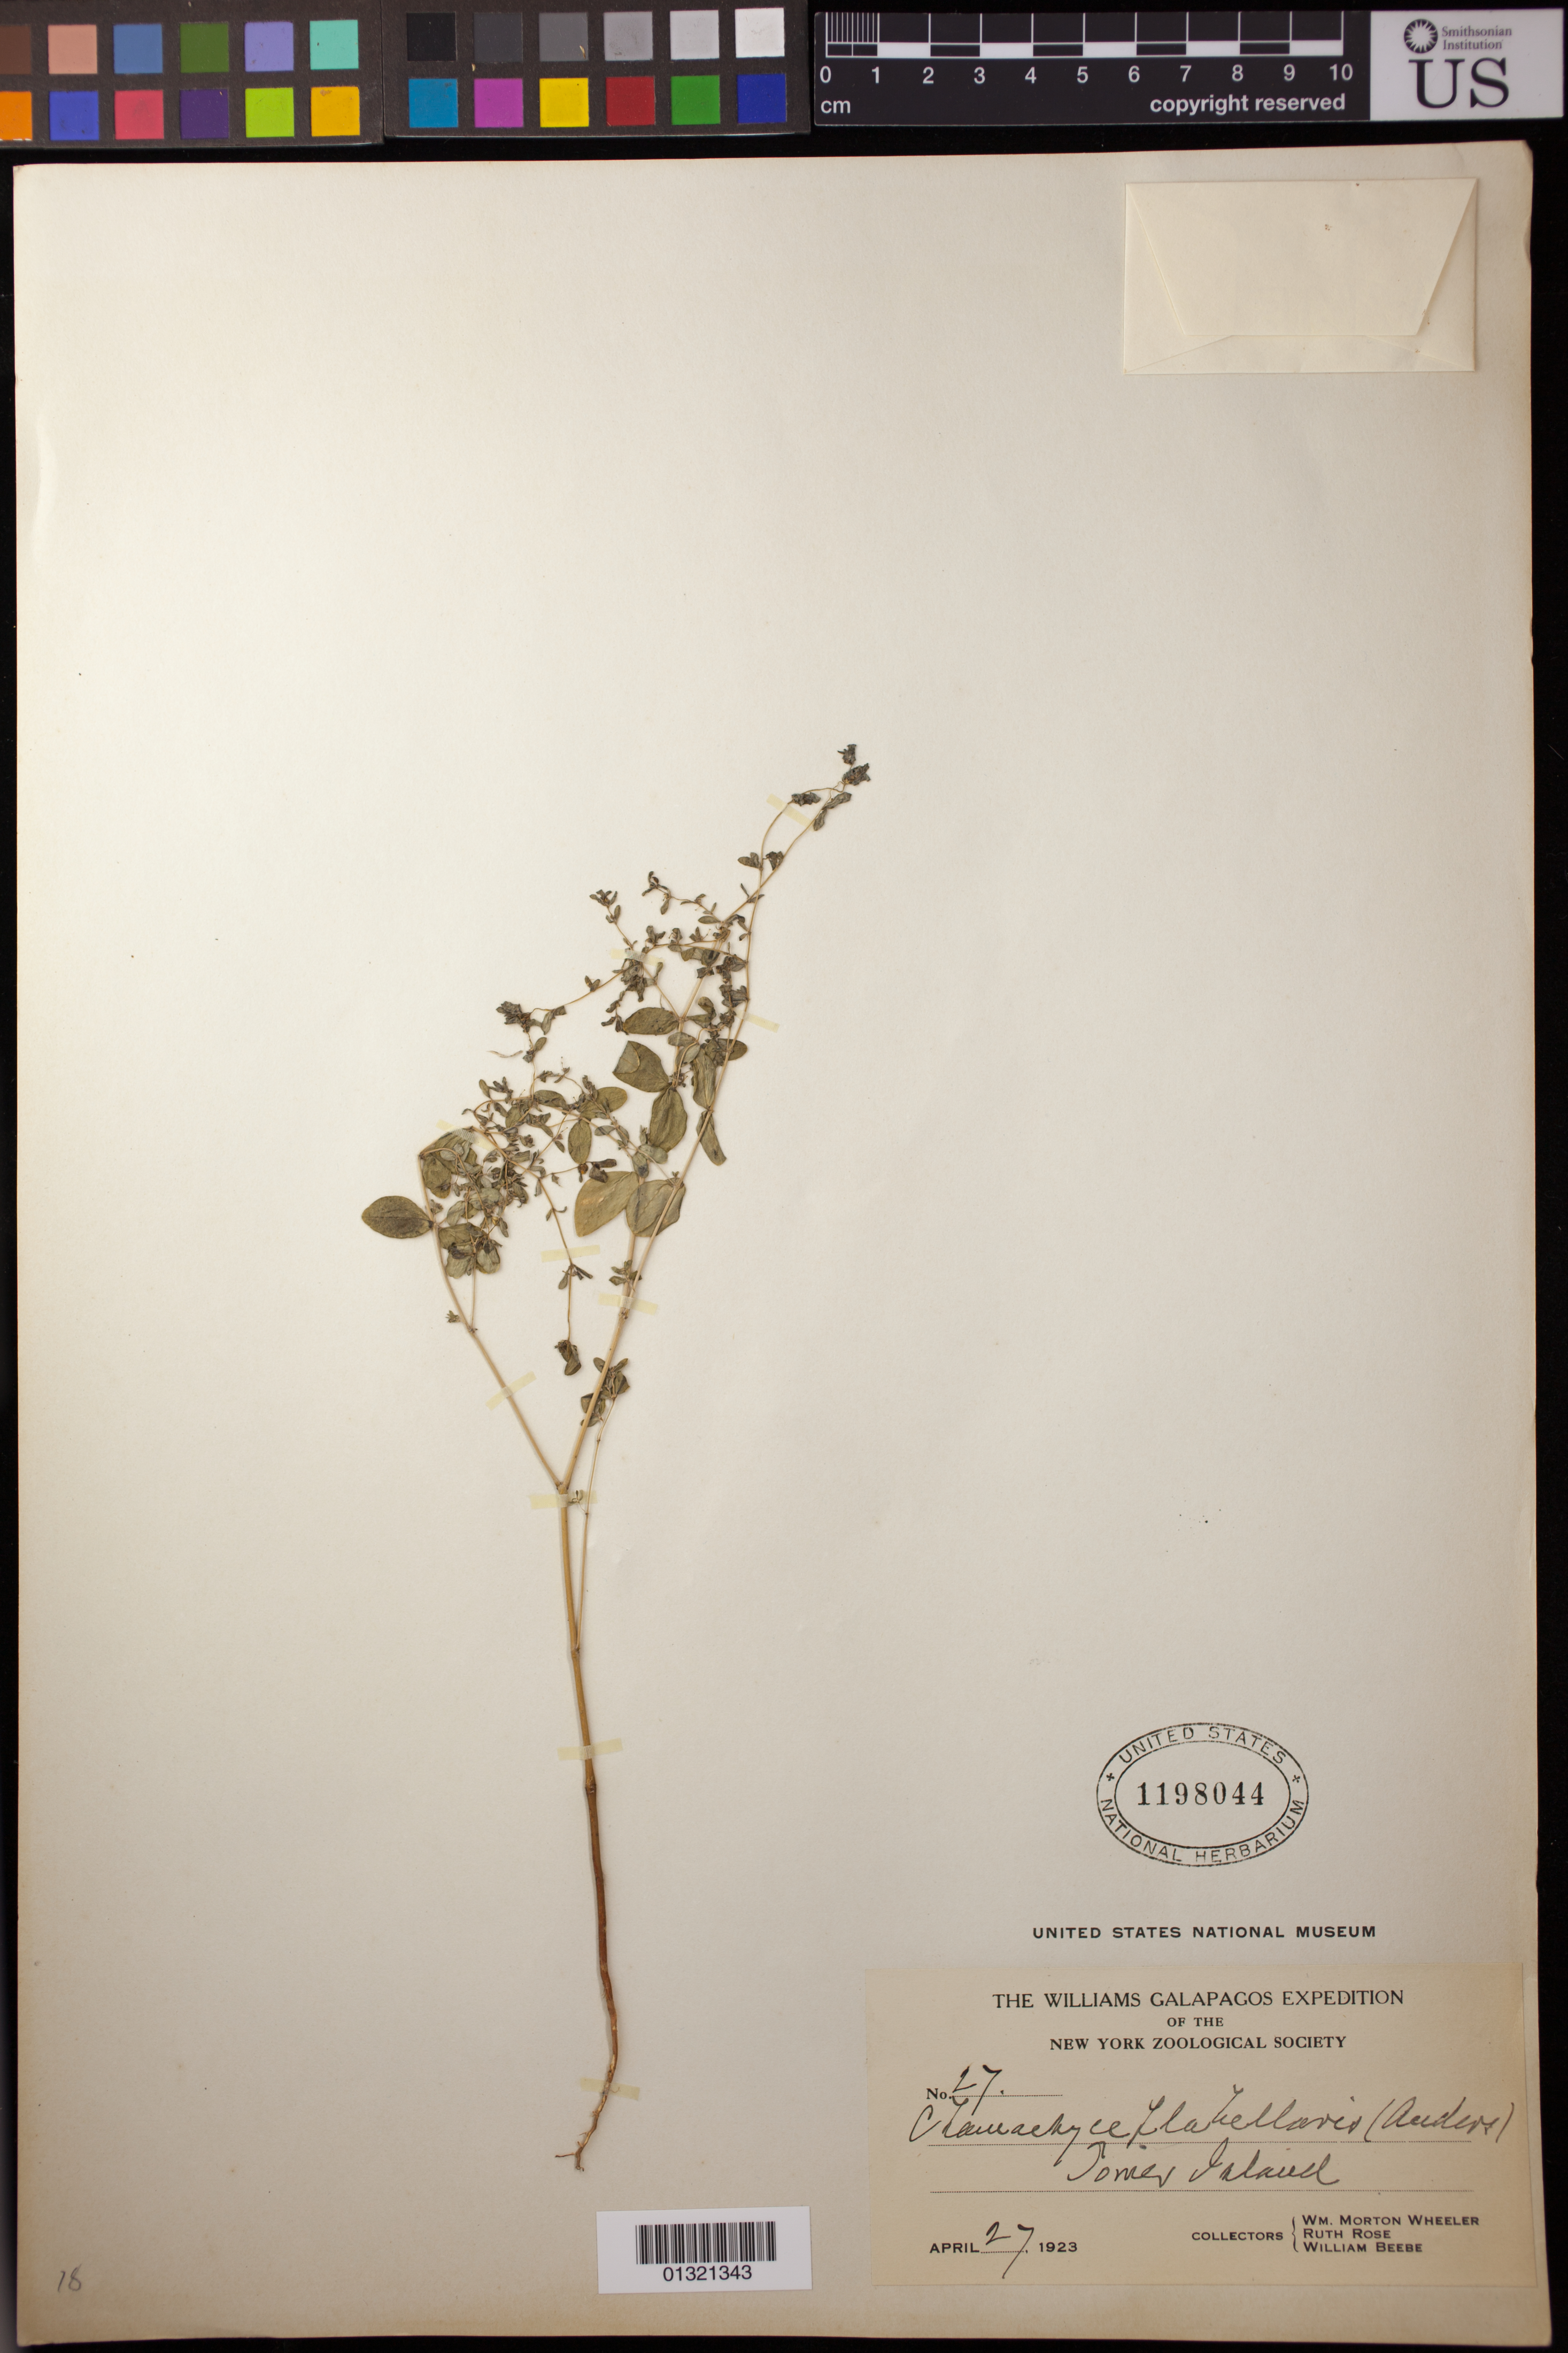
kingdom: Plantae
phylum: Tracheophyta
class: Magnoliopsida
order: Malpighiales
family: Euphorbiaceae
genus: Euphorbia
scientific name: Euphorbia recurva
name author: Hook. f.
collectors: W. Wheeler, R. Rose & W. Beebe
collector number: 27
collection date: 1923-04-27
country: Ecuador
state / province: Colón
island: Tower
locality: Tower Island [Isla Genovesa]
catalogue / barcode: US 1198044